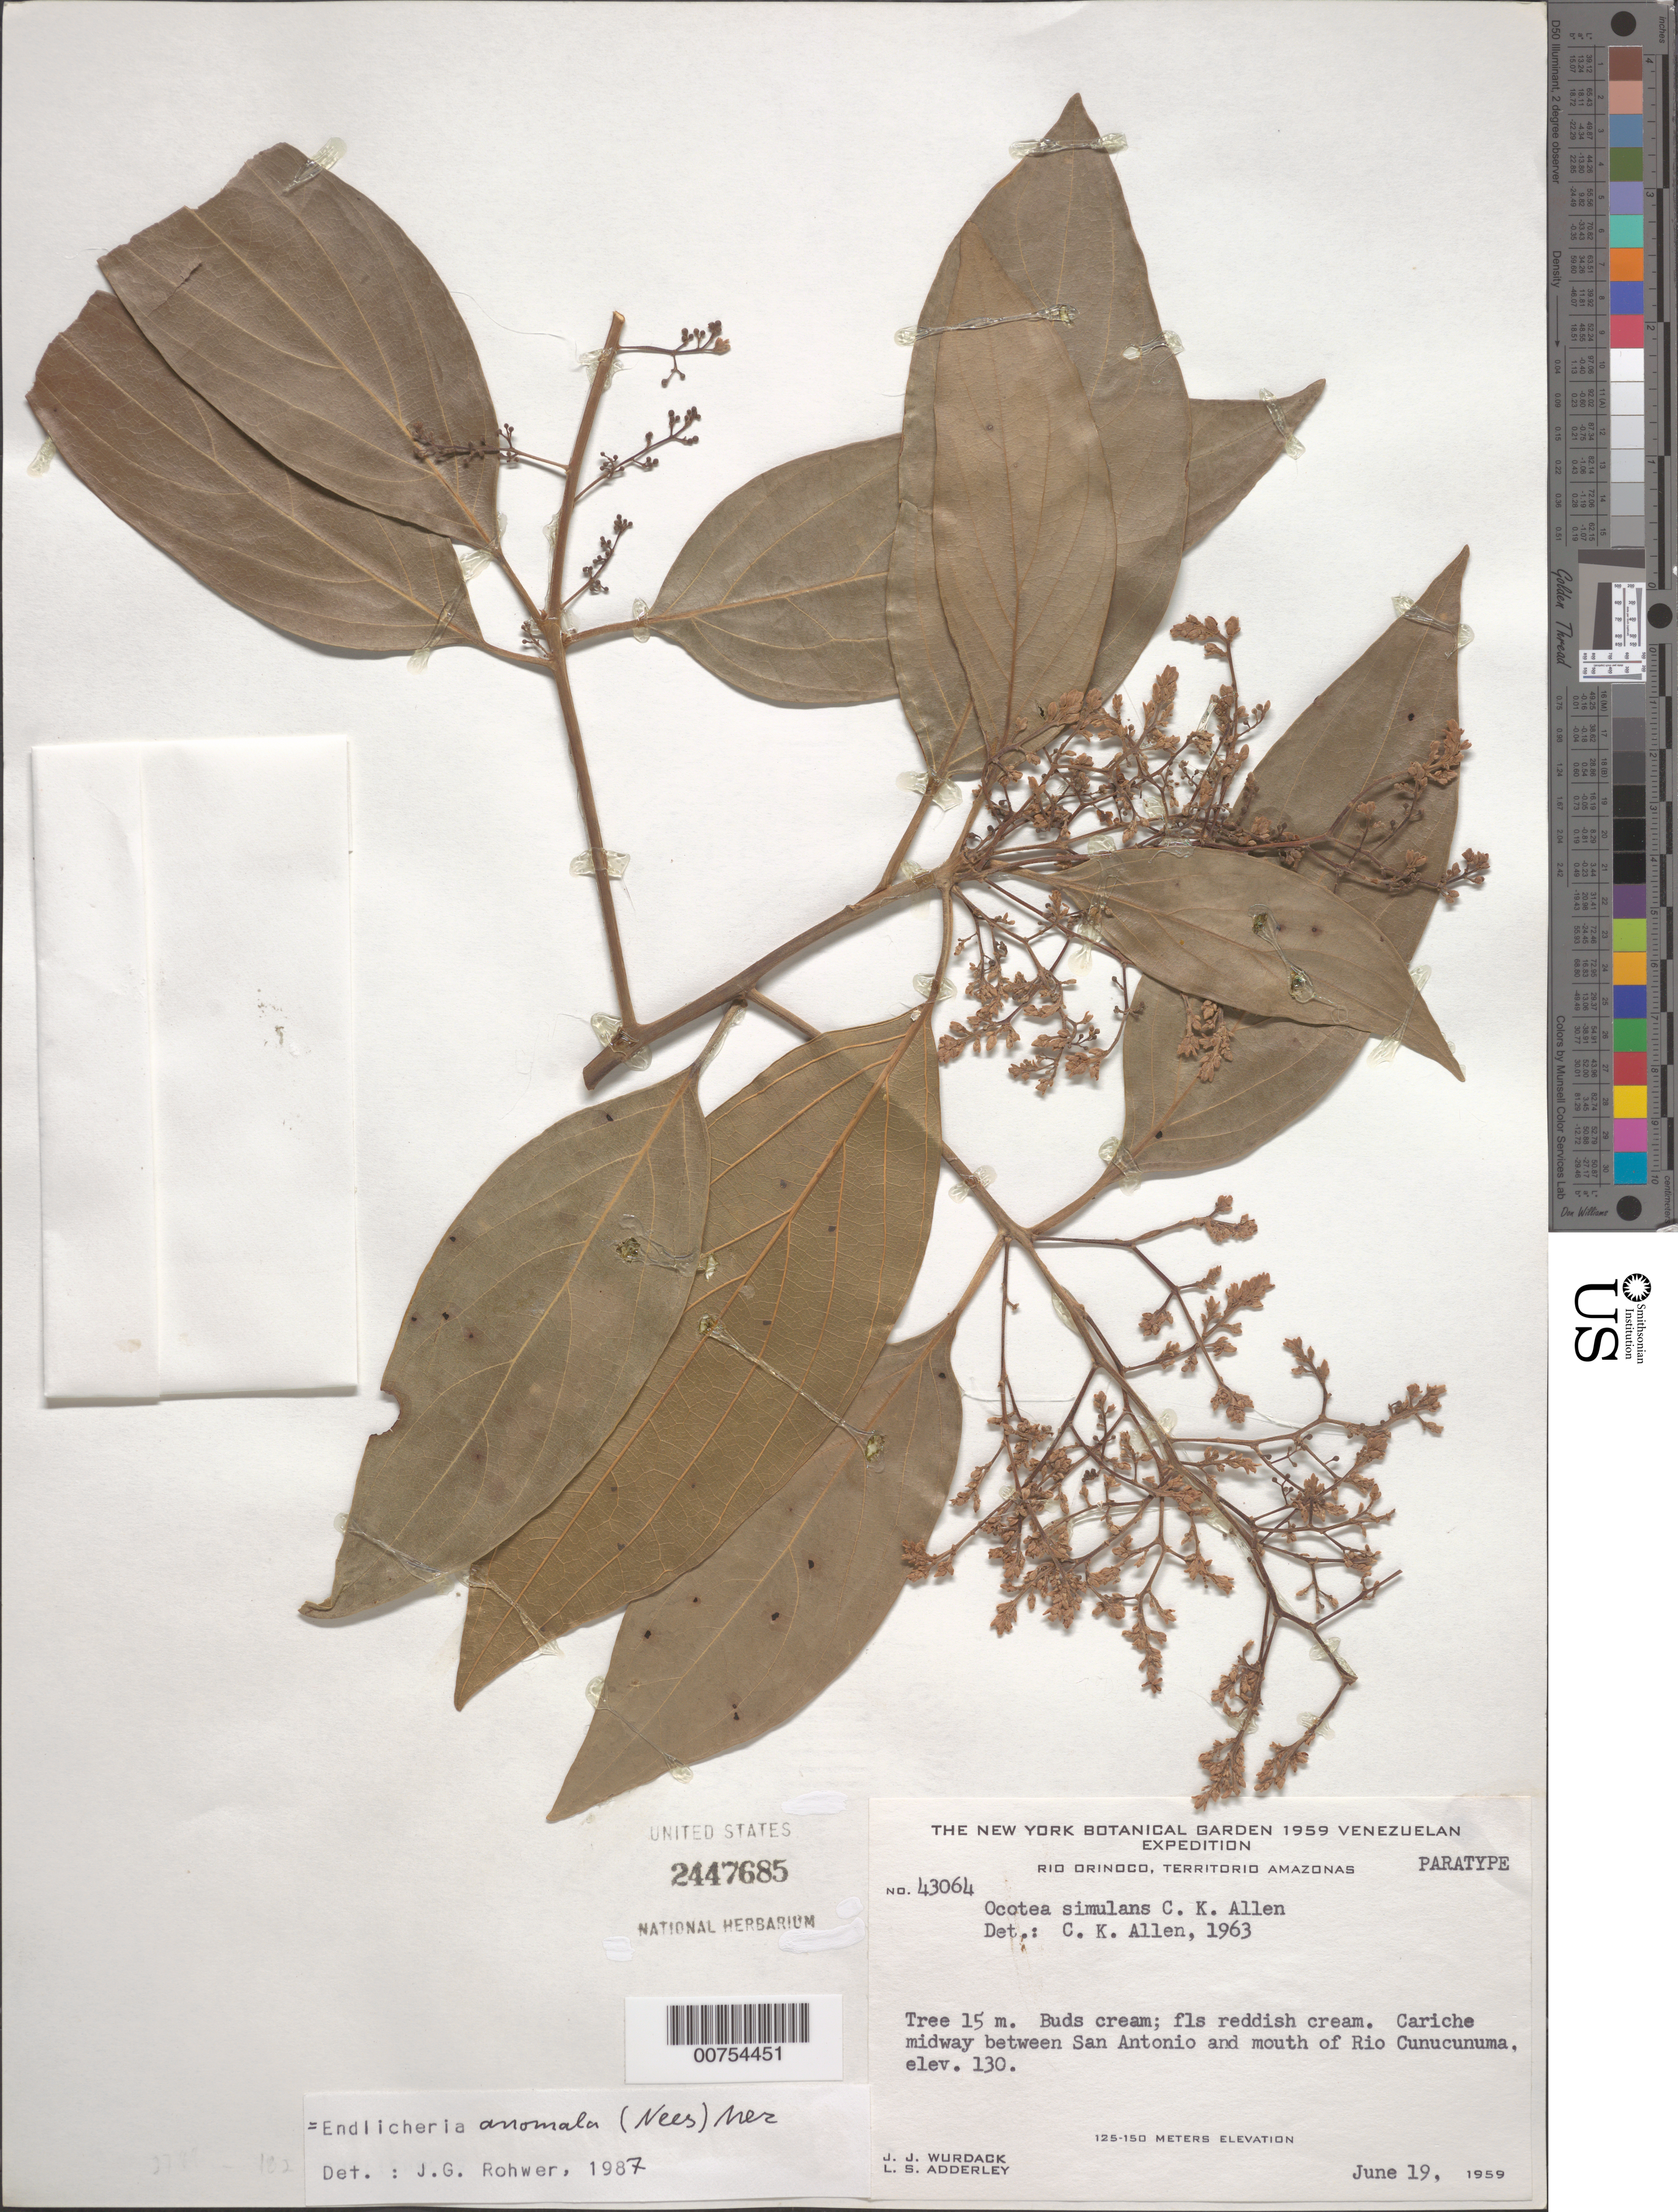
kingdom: Plantae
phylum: Tracheophyta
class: Magnoliopsida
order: Laurales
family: Lauraceae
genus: Endlicheria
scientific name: Endlicheria anomala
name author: Nees ex Meisn.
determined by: Rohwer, J. G.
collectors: J. J. Wurdack & L. S. Adderley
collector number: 43064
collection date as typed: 19-Jun-59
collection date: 1959-06-19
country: Venezuela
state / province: Amazonas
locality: Cariche, Río Orinoco, midway between San Antonio and mouth of Río Cunucunuma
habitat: Cariche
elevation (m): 125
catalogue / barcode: US 2447685